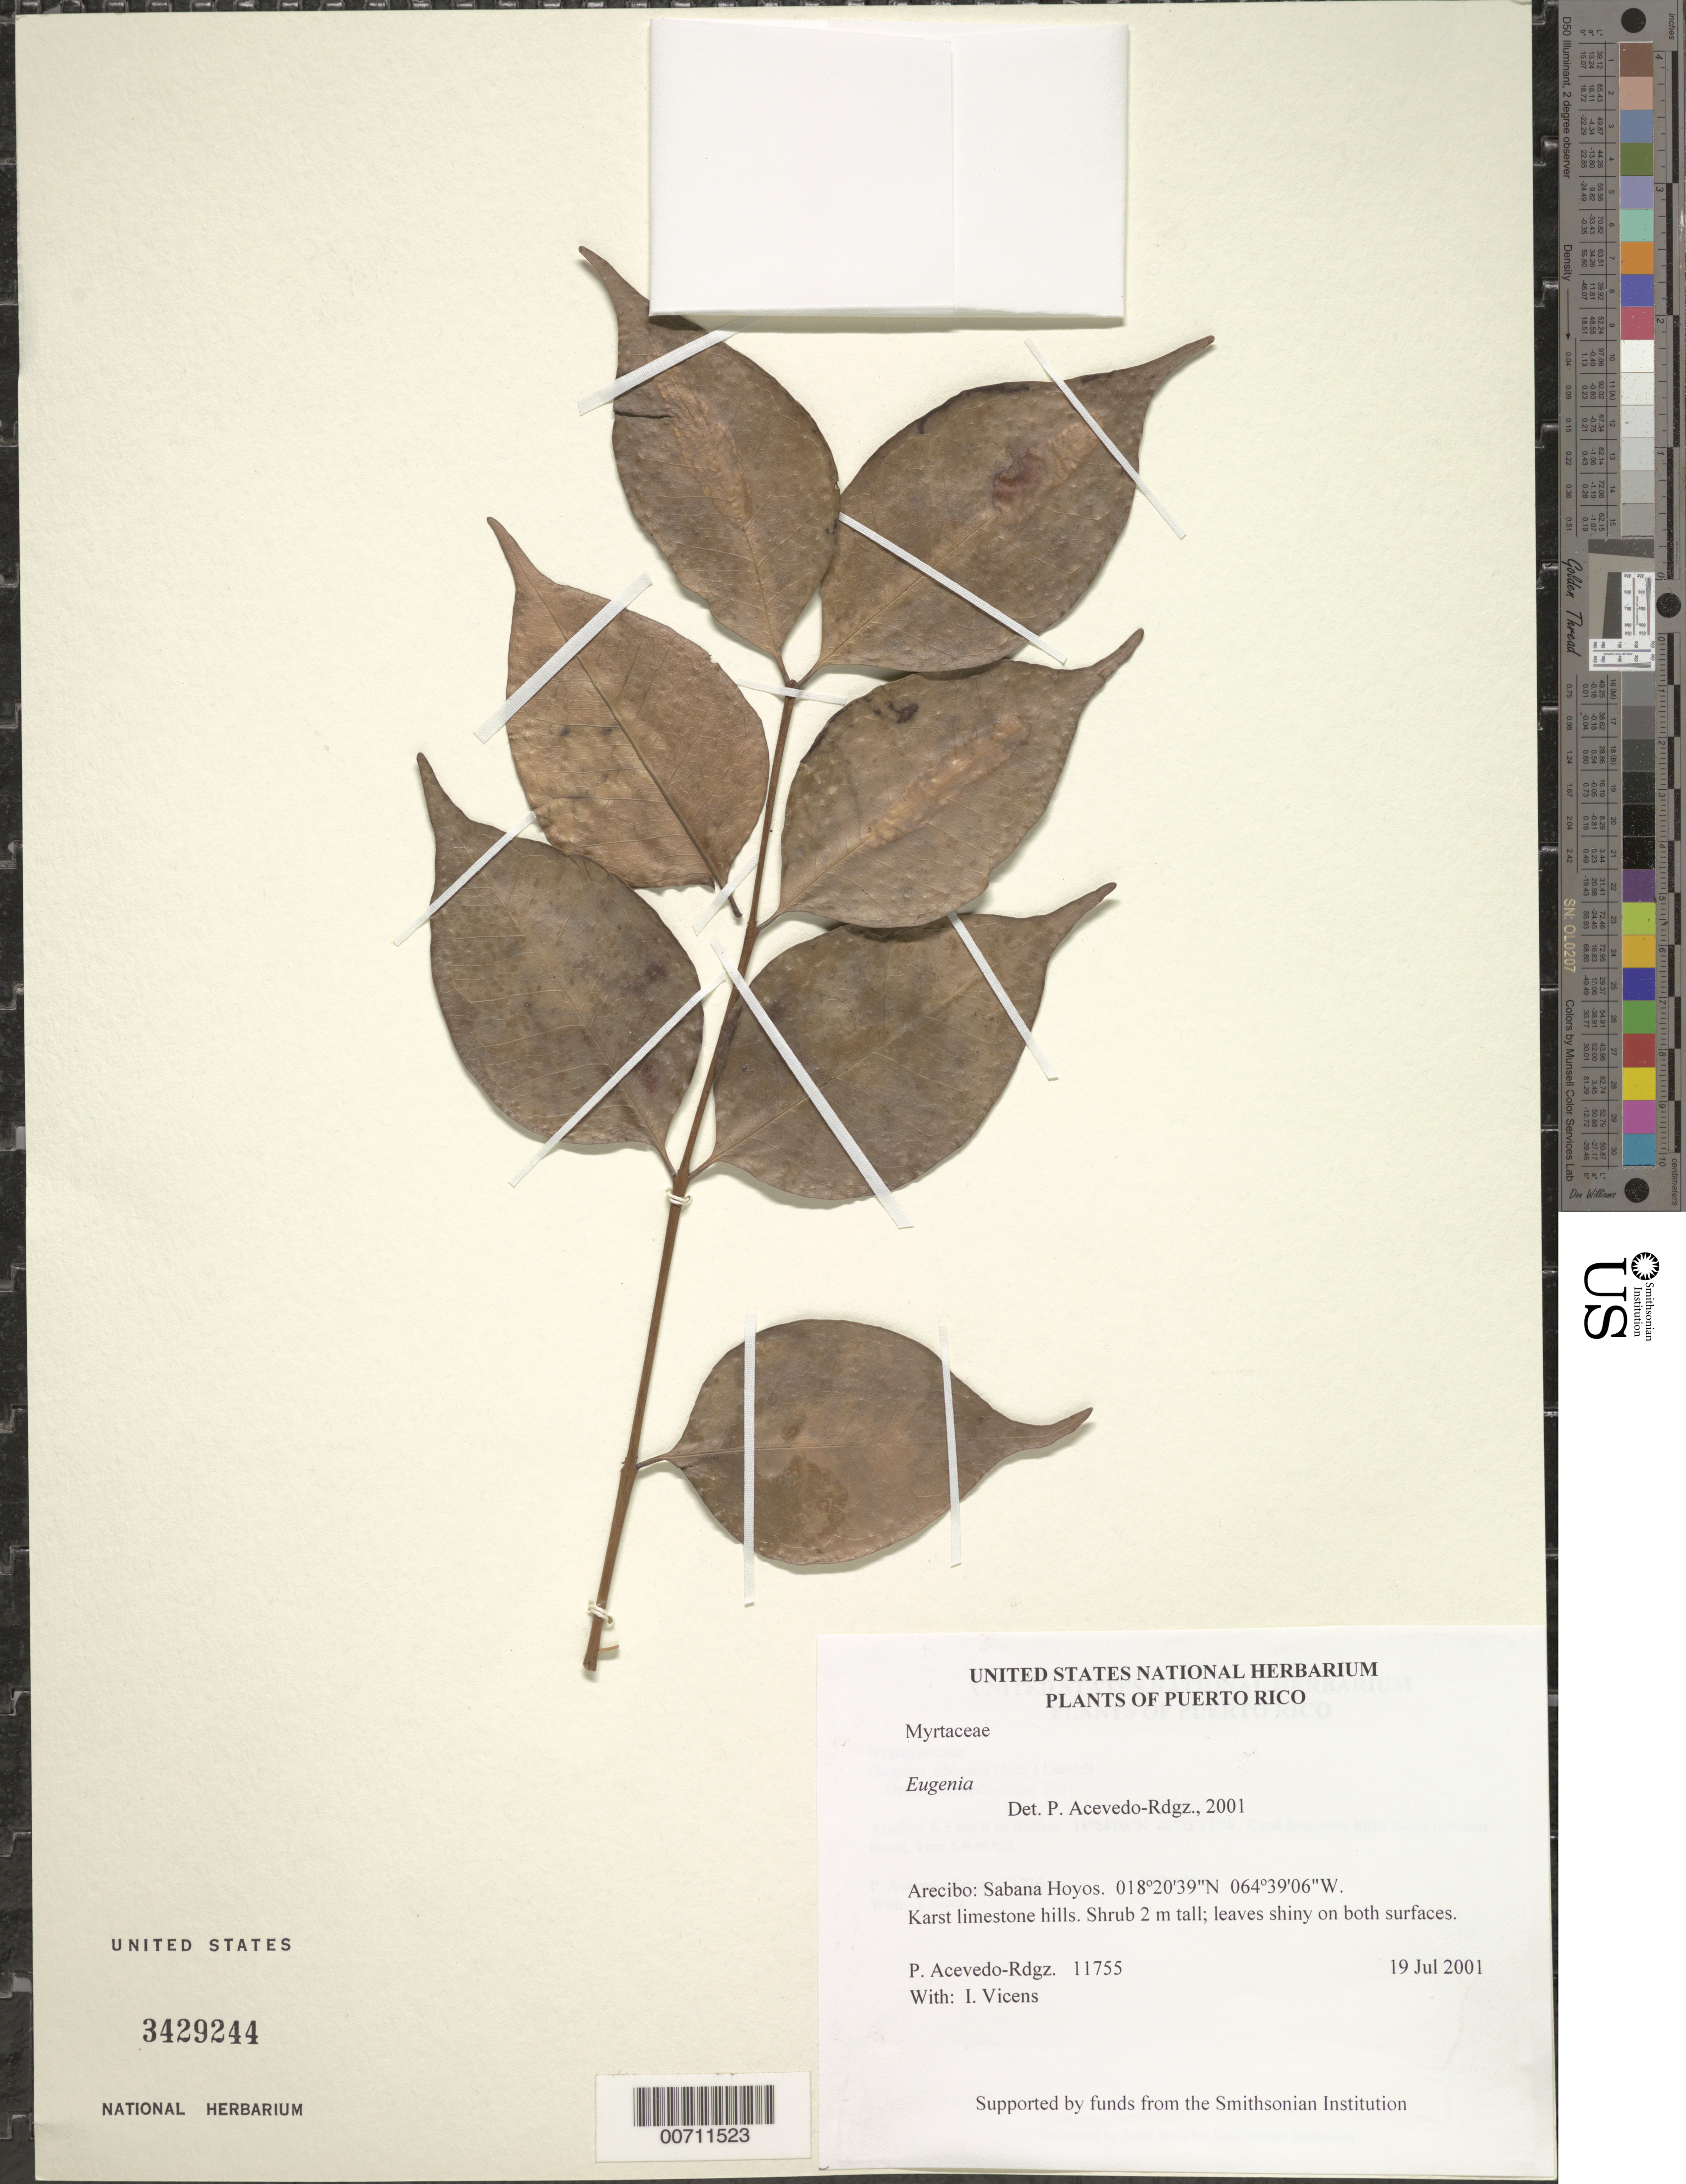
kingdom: Plantae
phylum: Tracheophyta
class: Magnoliopsida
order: Caryophyllales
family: Nyctaginaceae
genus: Guapira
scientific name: Guapira obtusata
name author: (Jacq.) Little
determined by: Acevedo-Rodríguez, P., (BOT), Smithsonian Institution - National Museum of Natural History (UNITED STATES)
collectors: P. Acevedo-Rodr. & J. Silva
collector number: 11716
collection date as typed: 12 Jul 2001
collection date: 2001-07-12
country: Puerto Rico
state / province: Arecibo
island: Puerto Rico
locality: Arecibo: 0.5 km S of Biáfara.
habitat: Karst limestone hills; moist remnant forest.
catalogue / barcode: US 3429244